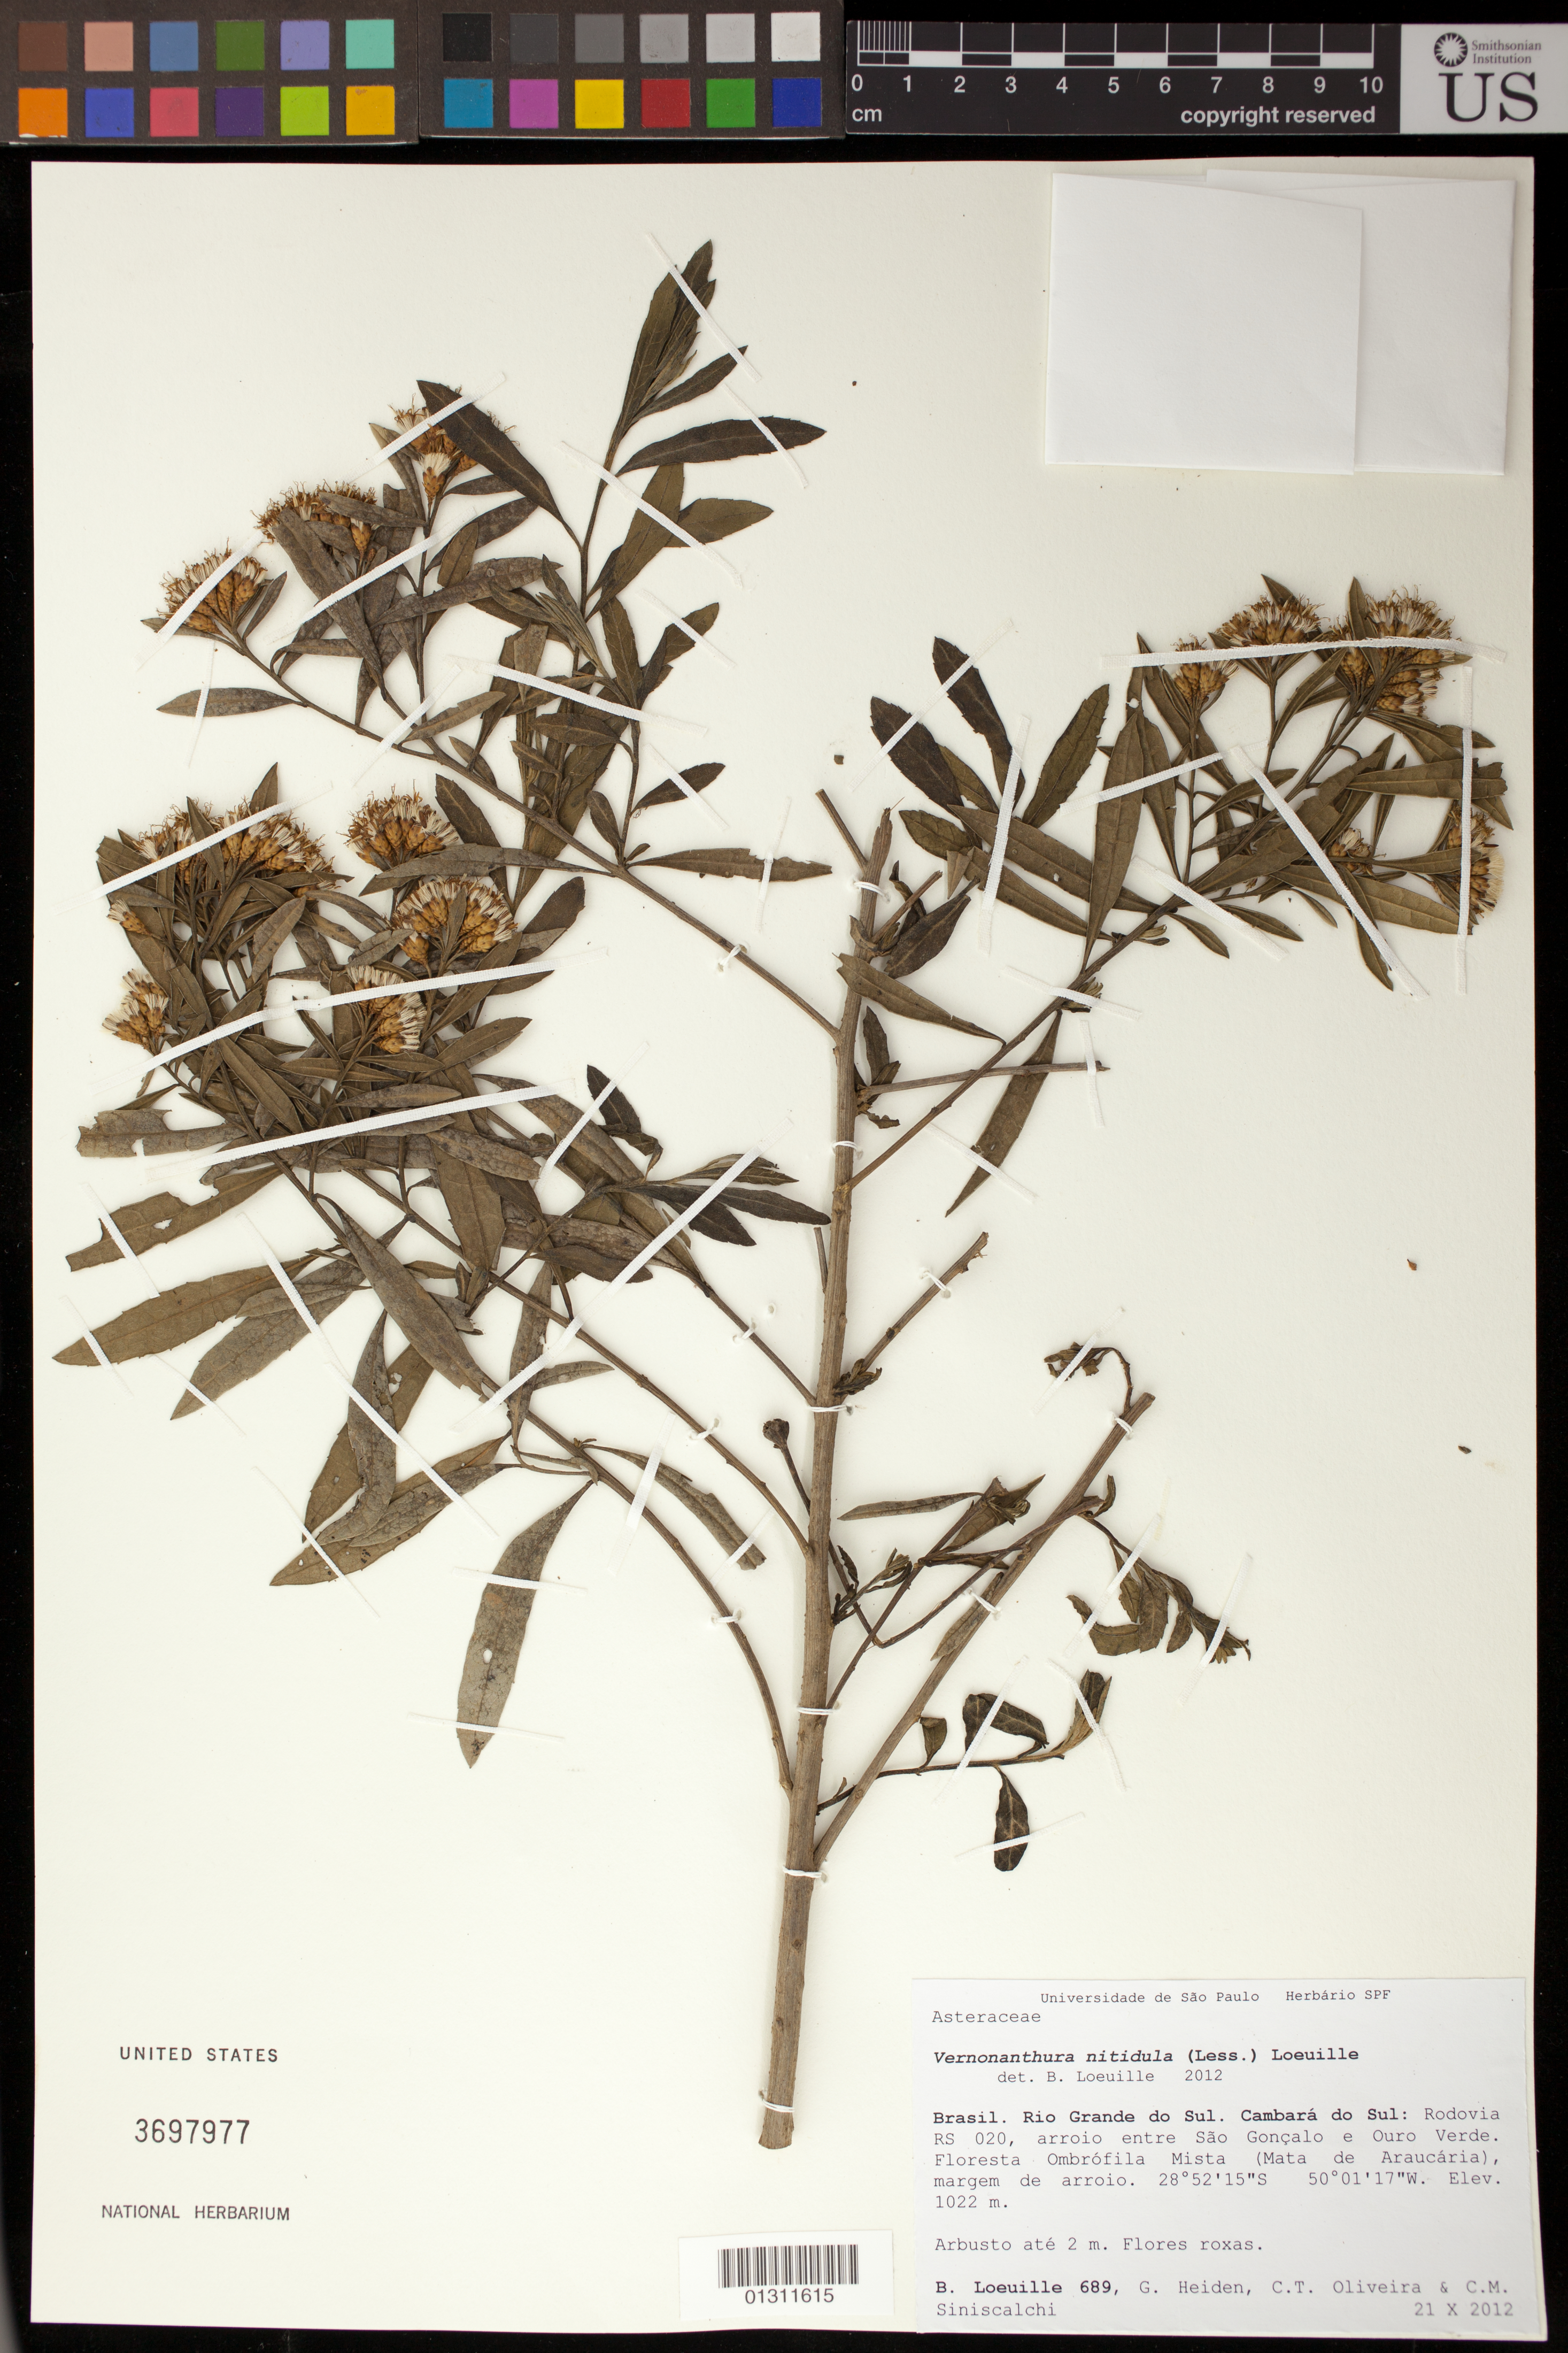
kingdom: Plantae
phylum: Tracheophyta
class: Magnoliopsida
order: Asterales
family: Asteraceae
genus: Vernonanthura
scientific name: Vernonanthura nitidula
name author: (Less.) H. Rob.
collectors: B. Loeuille, G. Heiden, C. T. Oliveira & C. Siniscalchi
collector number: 689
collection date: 2012-10-21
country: Brazil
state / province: Rio Grande do Sul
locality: Cambara do Sul: Rodovia RS020, arroio entre Sao Goncalo e Ouro Verde. Flosesta Ombrofila Mista (Mata de Araucaria).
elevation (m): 1022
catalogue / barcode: US 3697977